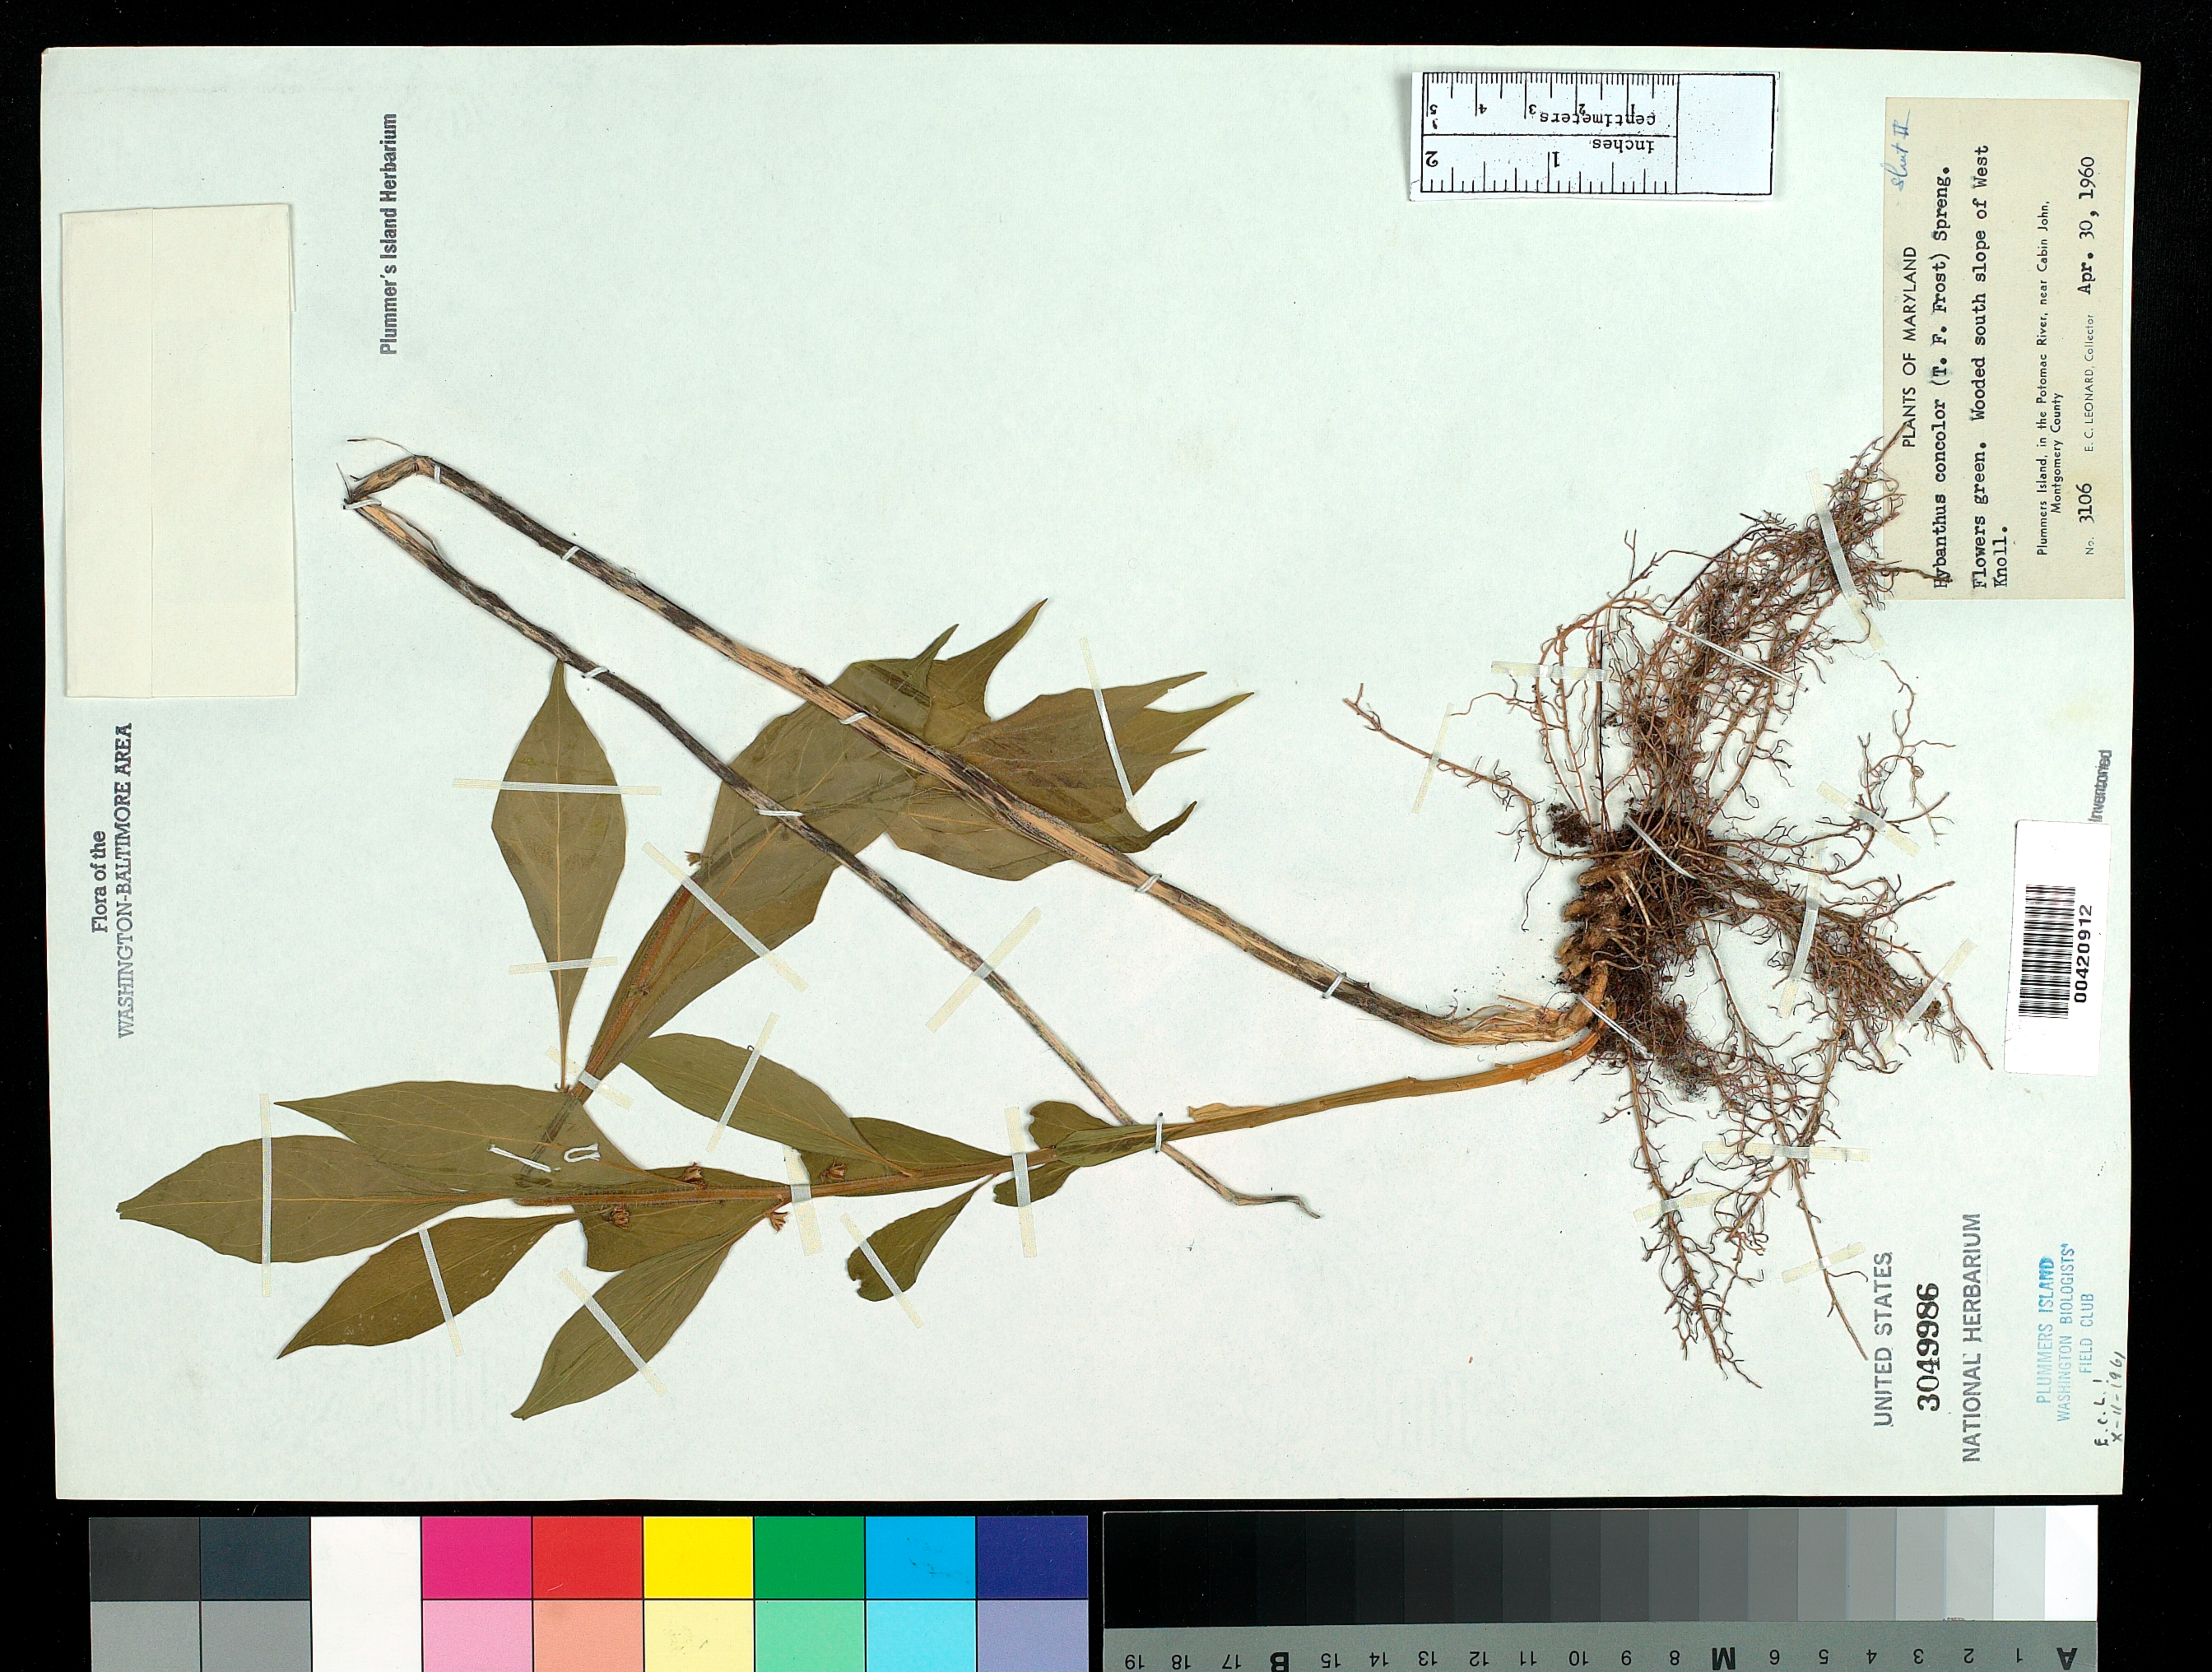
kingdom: Plantae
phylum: Tracheophyta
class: Magnoliopsida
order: Malpighiales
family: Violaceae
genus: Cubelium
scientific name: Cubelium concolor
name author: (T.F. Forst.) Raf. ex Britton & A. Br.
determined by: Strong, Mark T., (BOT), Smithsonian Institution - National Museum of Natural History (UNITED STATES)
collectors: E. C. Leonard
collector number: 3106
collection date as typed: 30 Apr 1960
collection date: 1960-04-30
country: United States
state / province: Maryland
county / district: Montgomery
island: Plummers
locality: Plummer's Island, west Knoll C. & O. Canal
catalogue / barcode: US 3049986